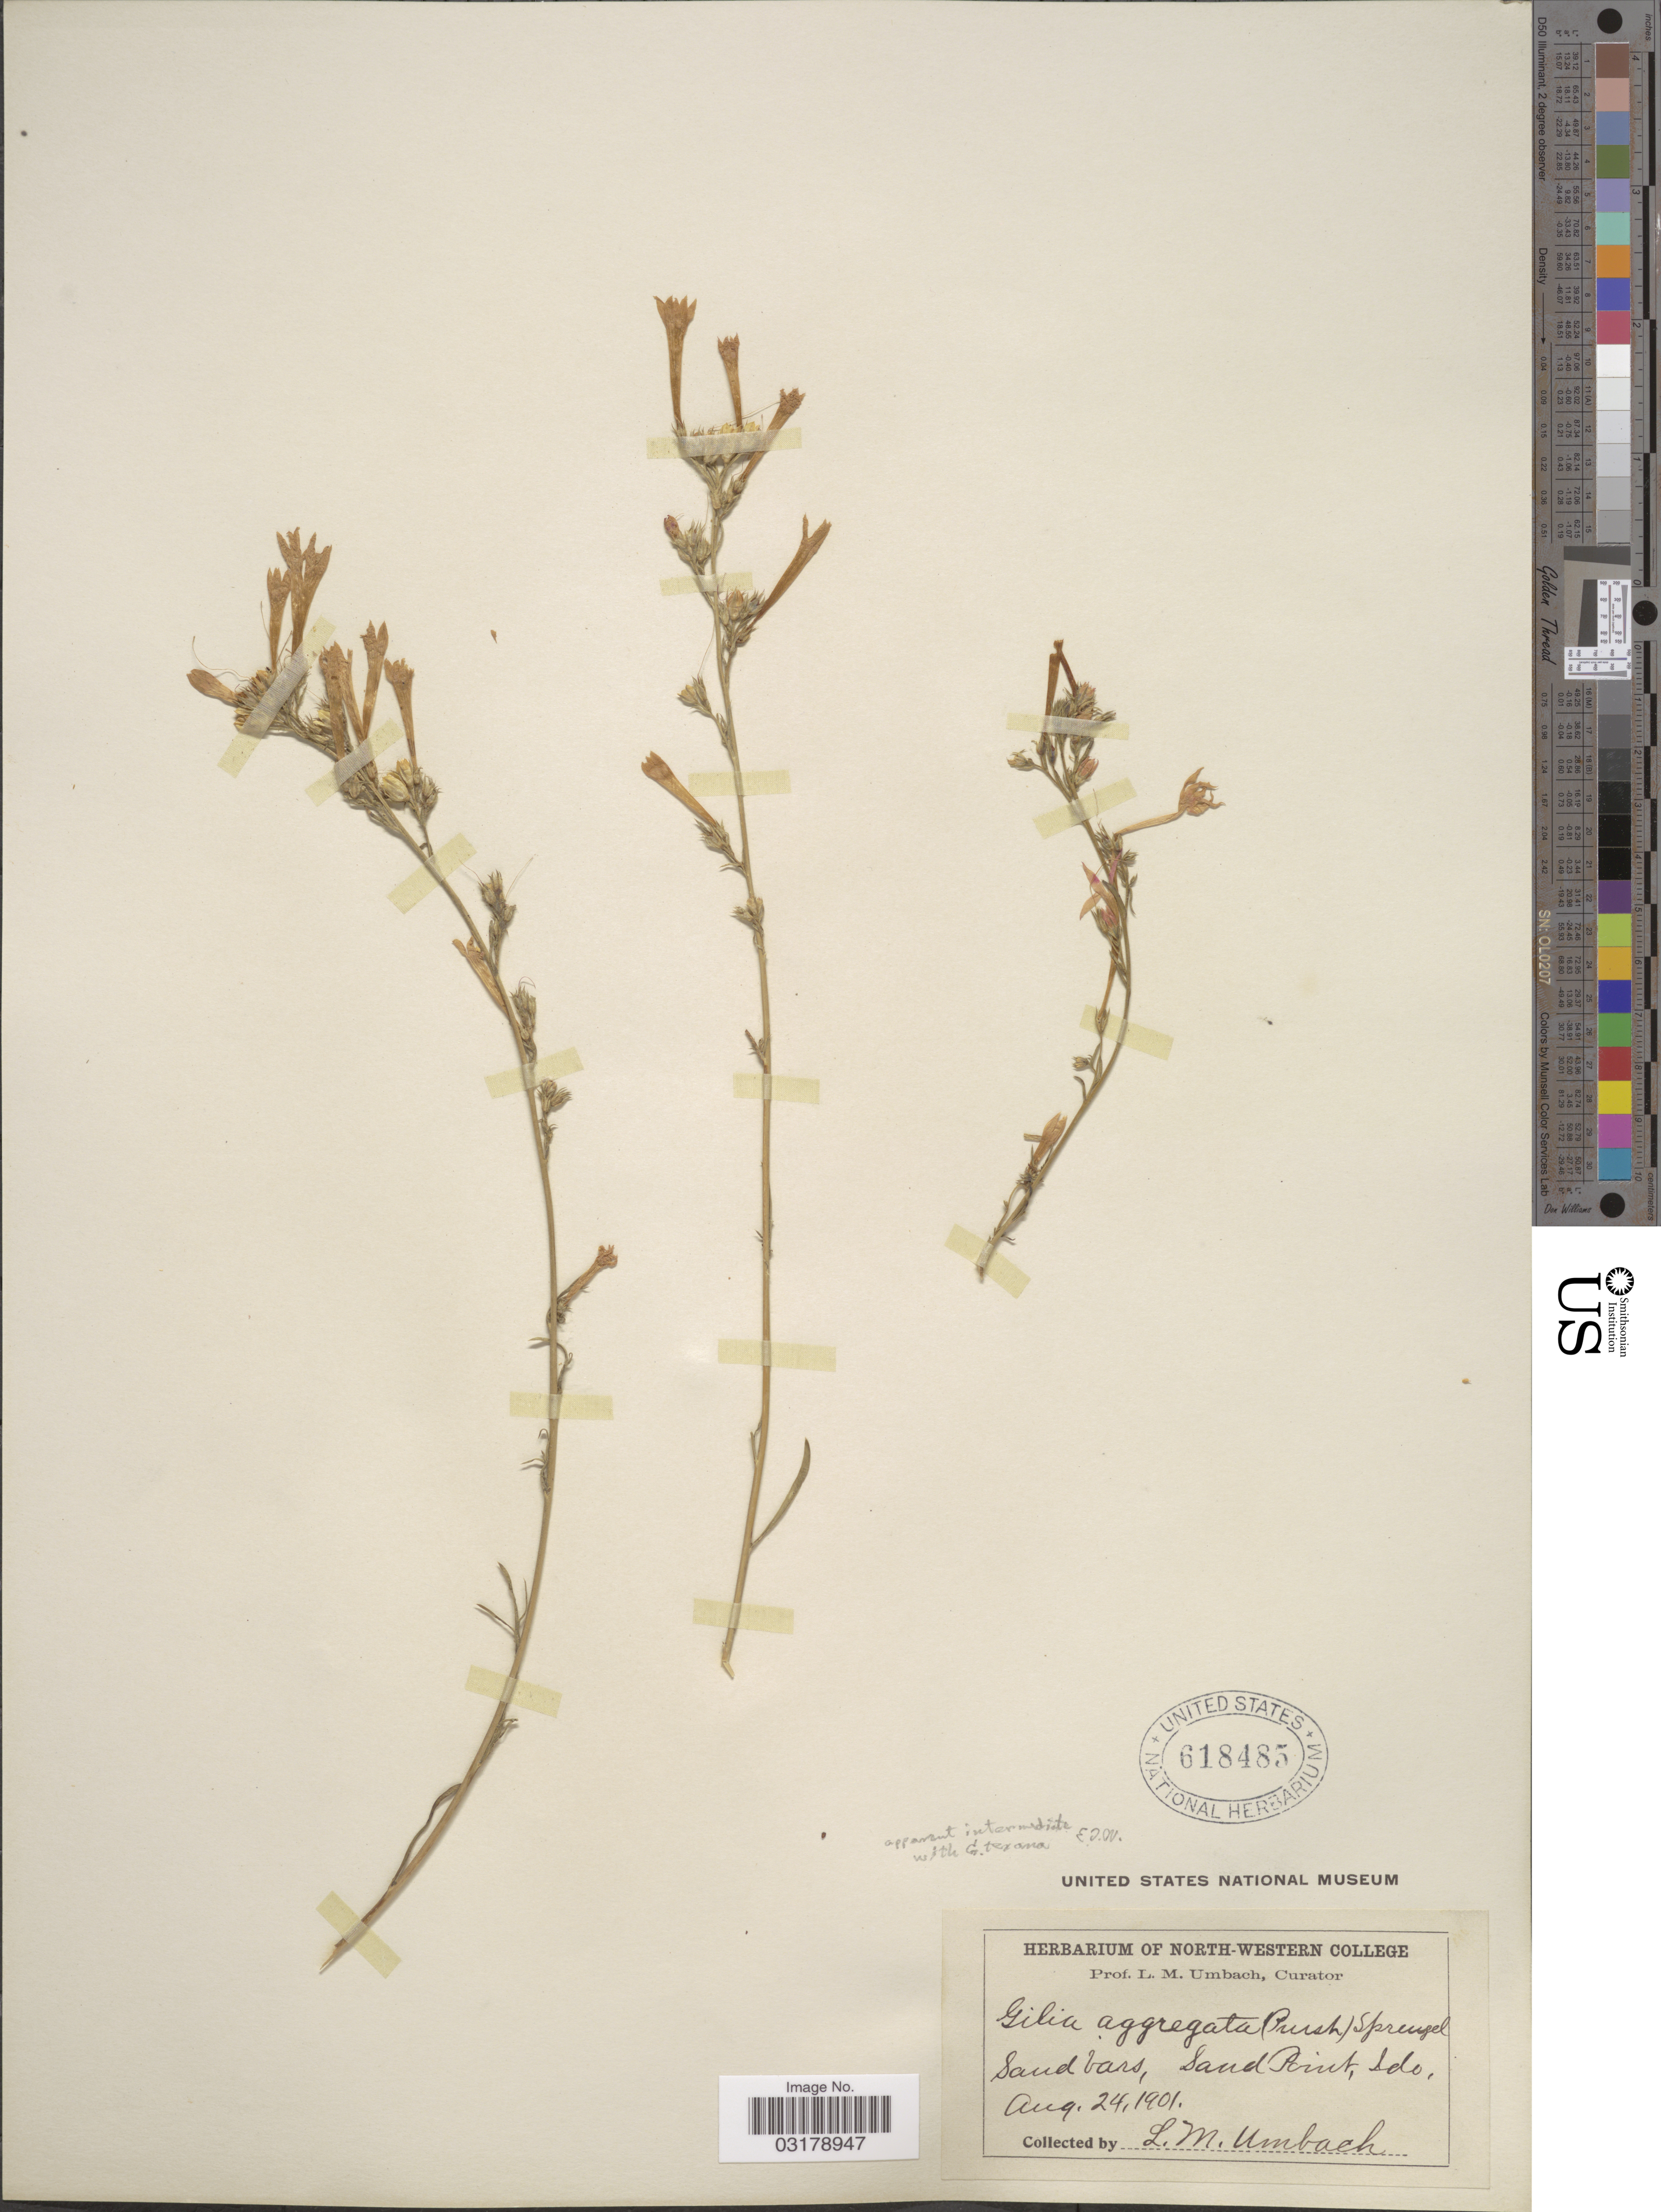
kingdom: Plantae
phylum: Tracheophyta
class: Magnoliopsida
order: Ericales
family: Polemoniaceae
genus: Ipomopsis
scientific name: Ipomopsis aggregata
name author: (Pursh) V.E. Grant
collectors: L. M. Umbach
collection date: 1901-08-24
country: United States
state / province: Idaho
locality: Sand bars, Sand Point.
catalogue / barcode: US 618485